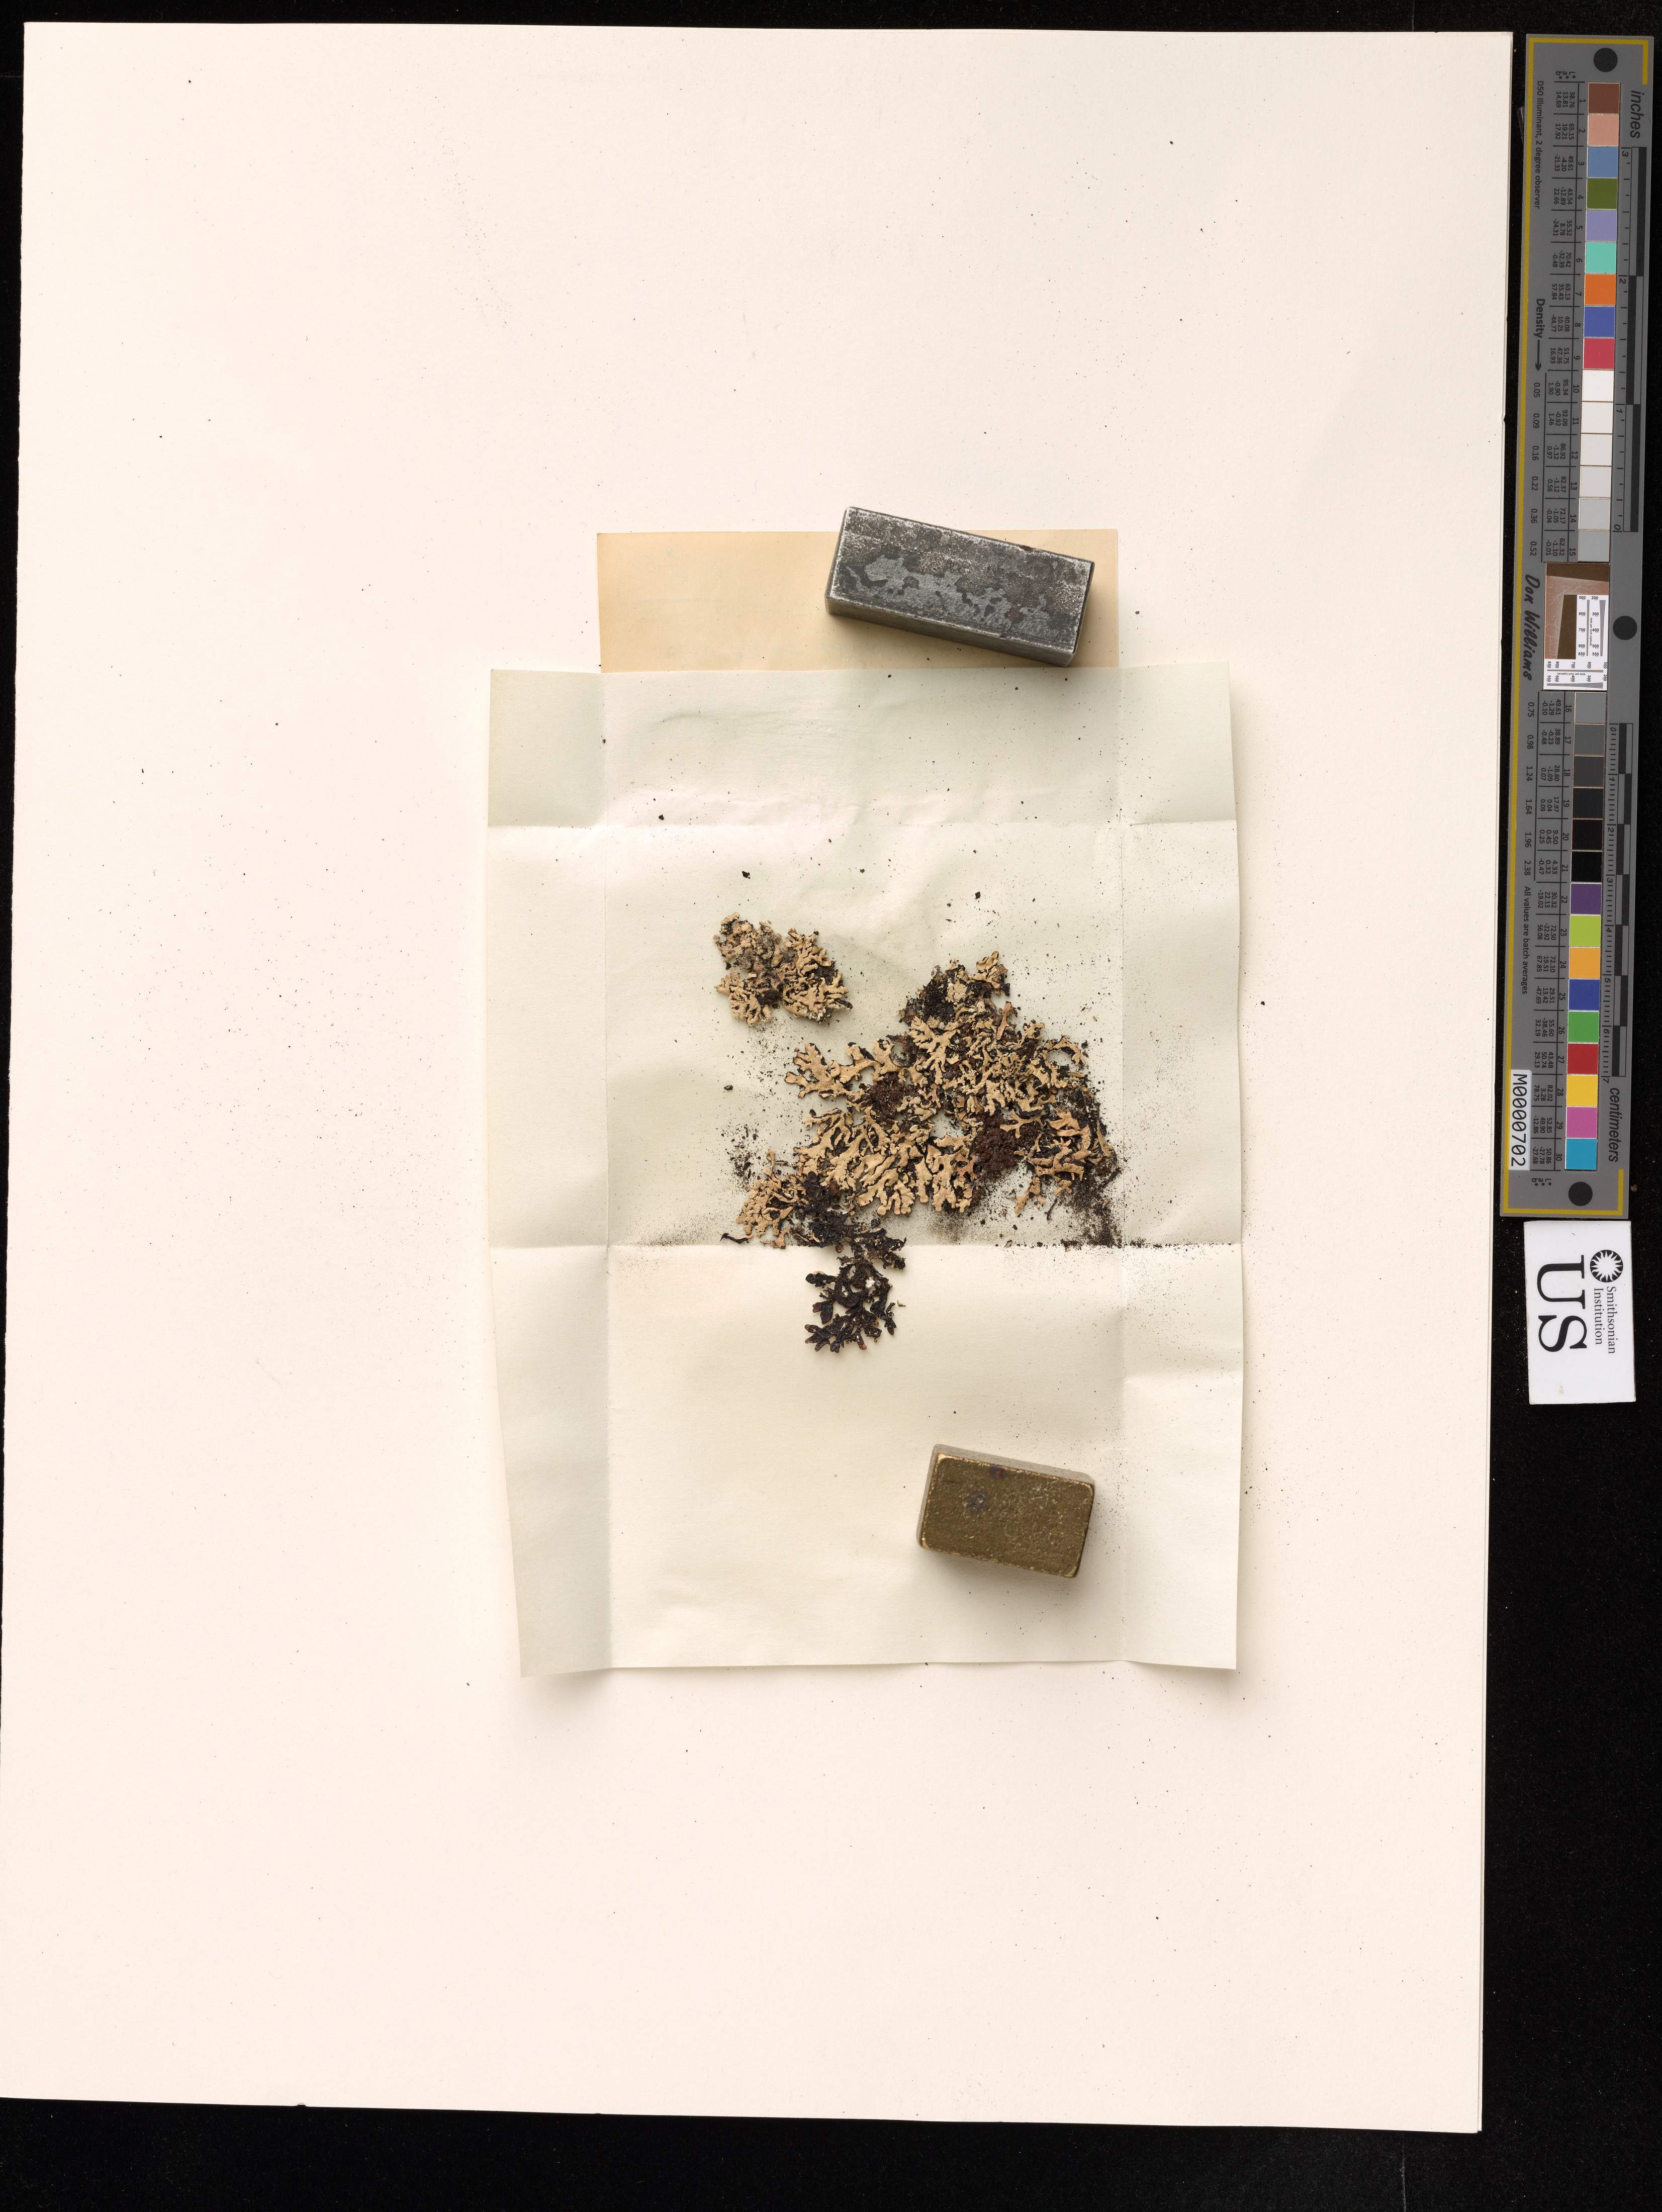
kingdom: Fungi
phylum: Ascomycota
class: Lecanoromycetes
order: Lecanorales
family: Parmeliaceae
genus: Hypogymnia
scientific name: Hypogymnia bitteriana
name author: (Zahlbr.) Rasanen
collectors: H. Magnusson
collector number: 4089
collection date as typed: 19 Aug 1919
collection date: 1919-08-19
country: Sweden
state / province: Vastergotland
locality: Hemsjo